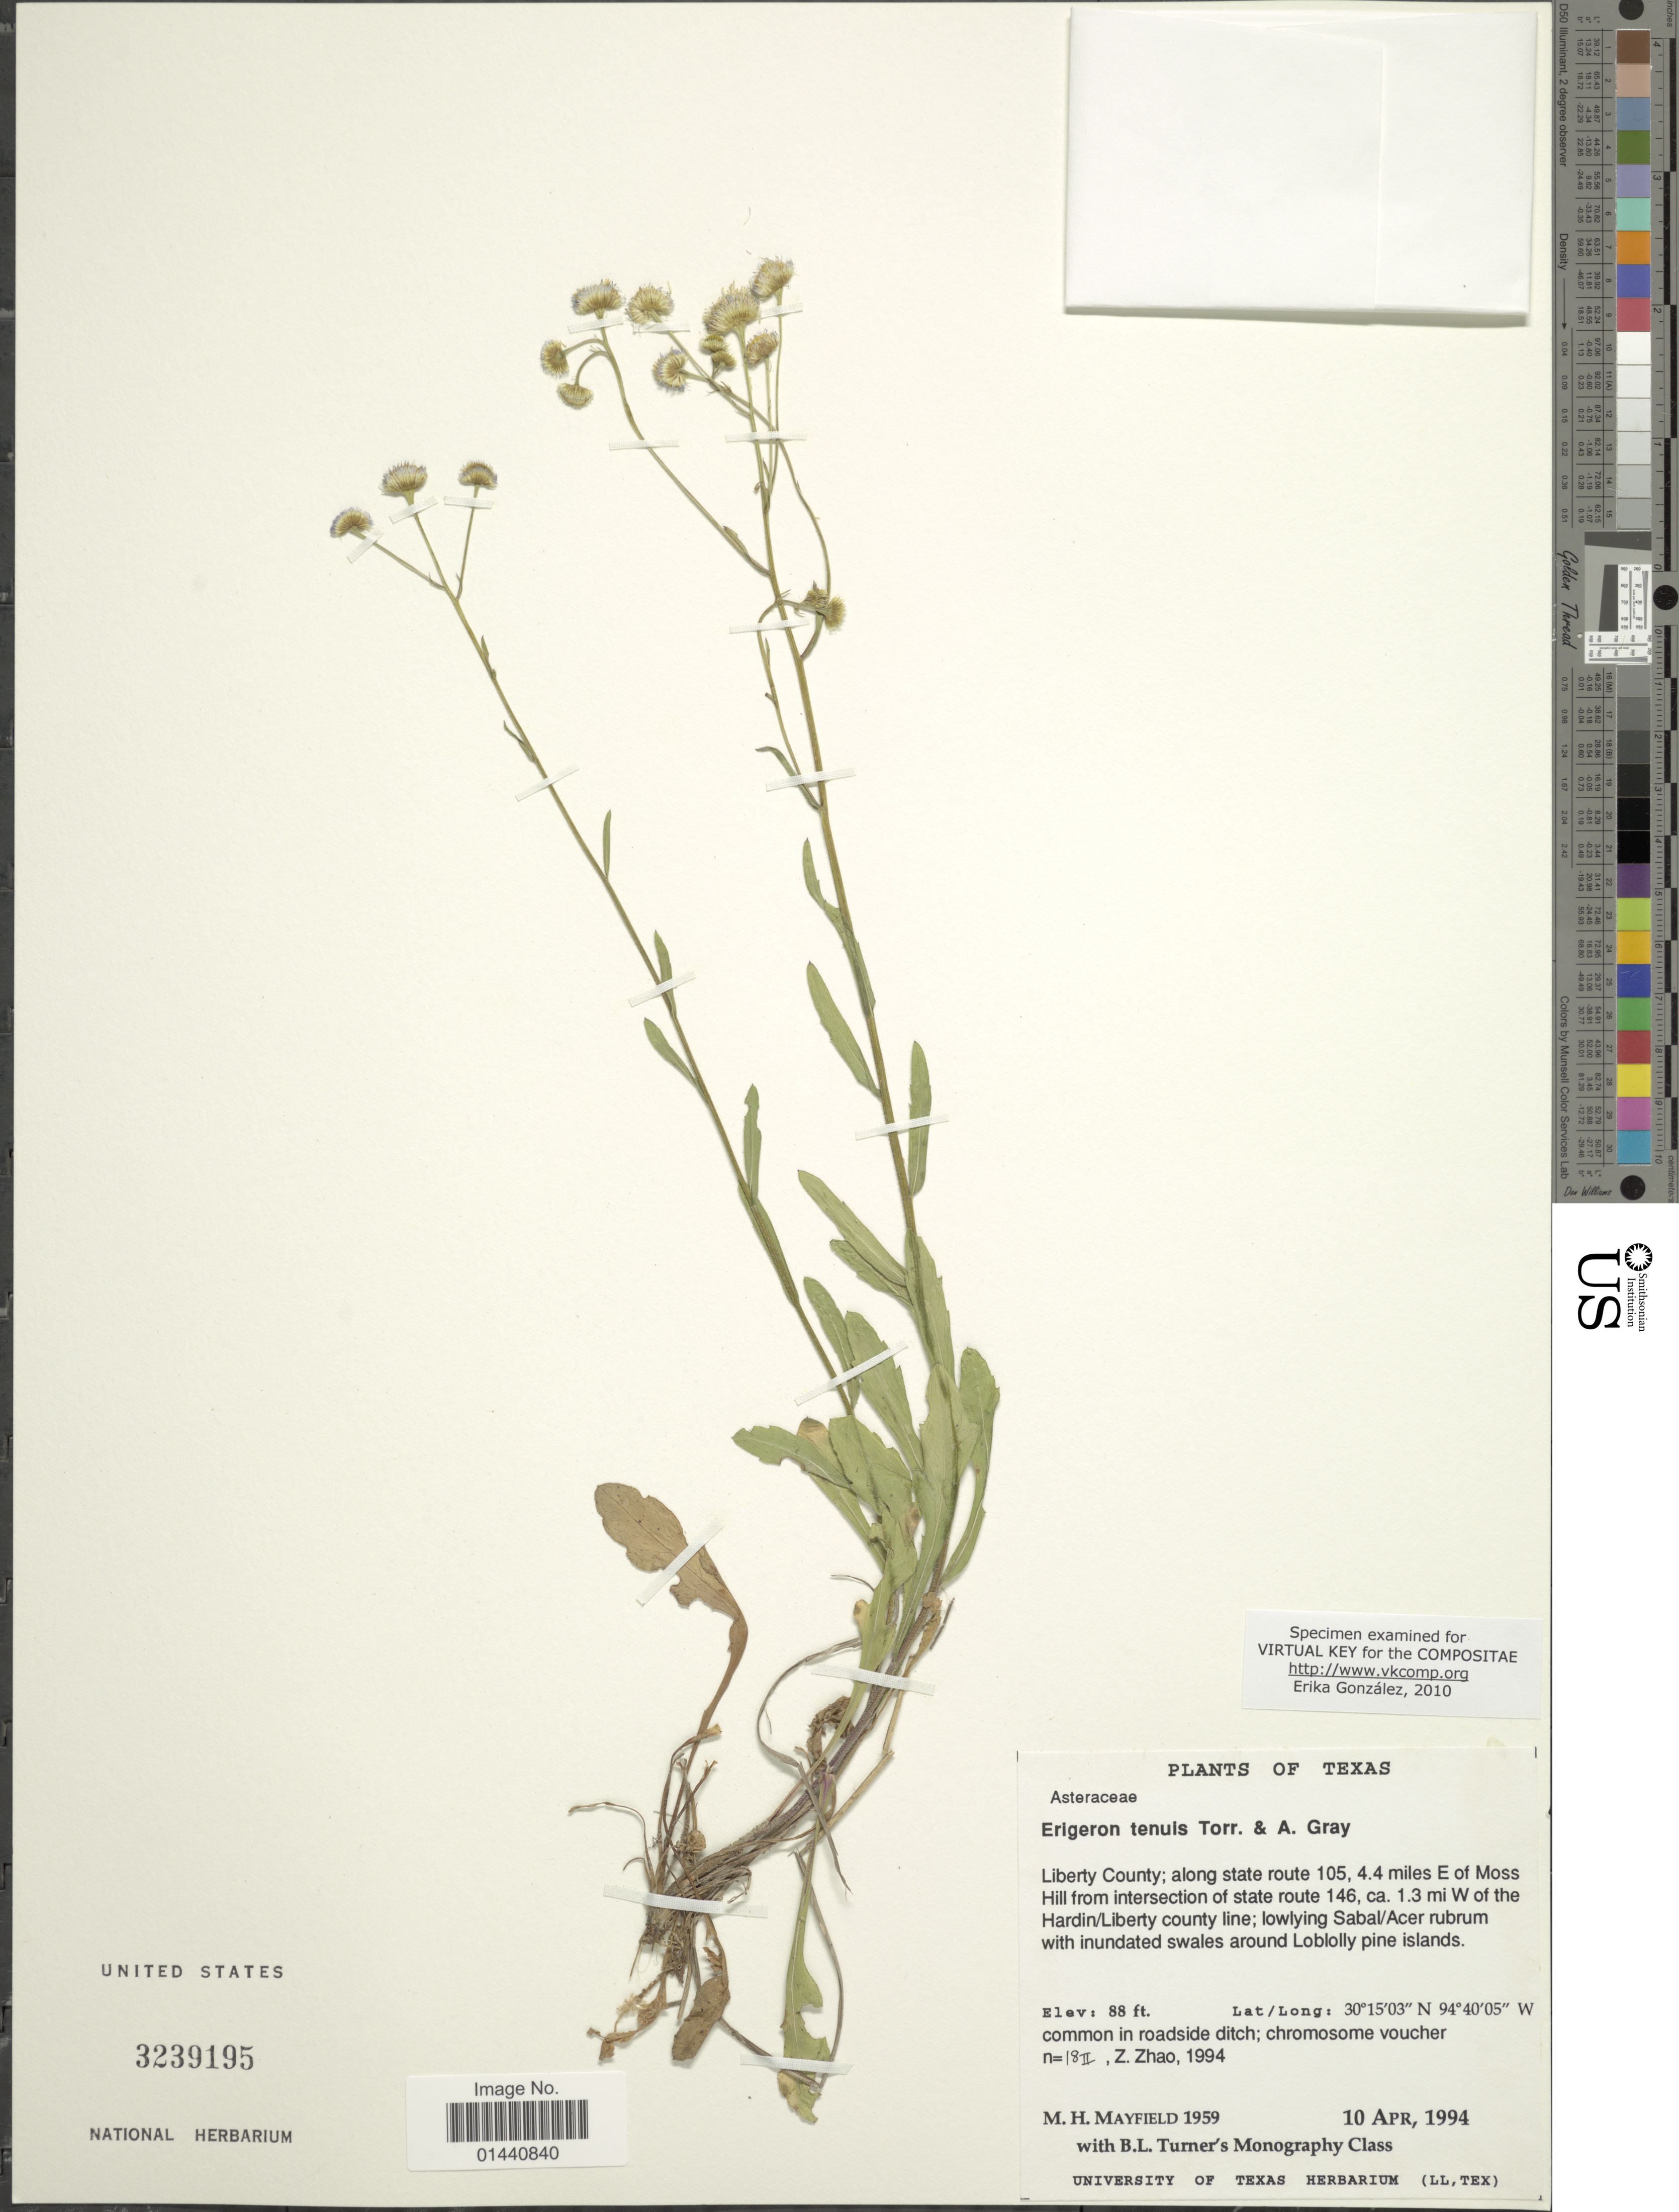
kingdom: Plantae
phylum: Tracheophyta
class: Magnoliopsida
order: Asterales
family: Asteraceae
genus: Erigeron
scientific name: Erigeron tenuis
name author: Torr. & A. Gray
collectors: M. Mayfield & et al.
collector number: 1959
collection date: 1994-04-10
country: United States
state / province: Texas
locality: Liberty COunty; along state route 105, 4.4 miles E of Moss Hill from intersection of state route 146, ca. 1.3 mi W of the Hardin/Liberty county line.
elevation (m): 27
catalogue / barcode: US 3239195